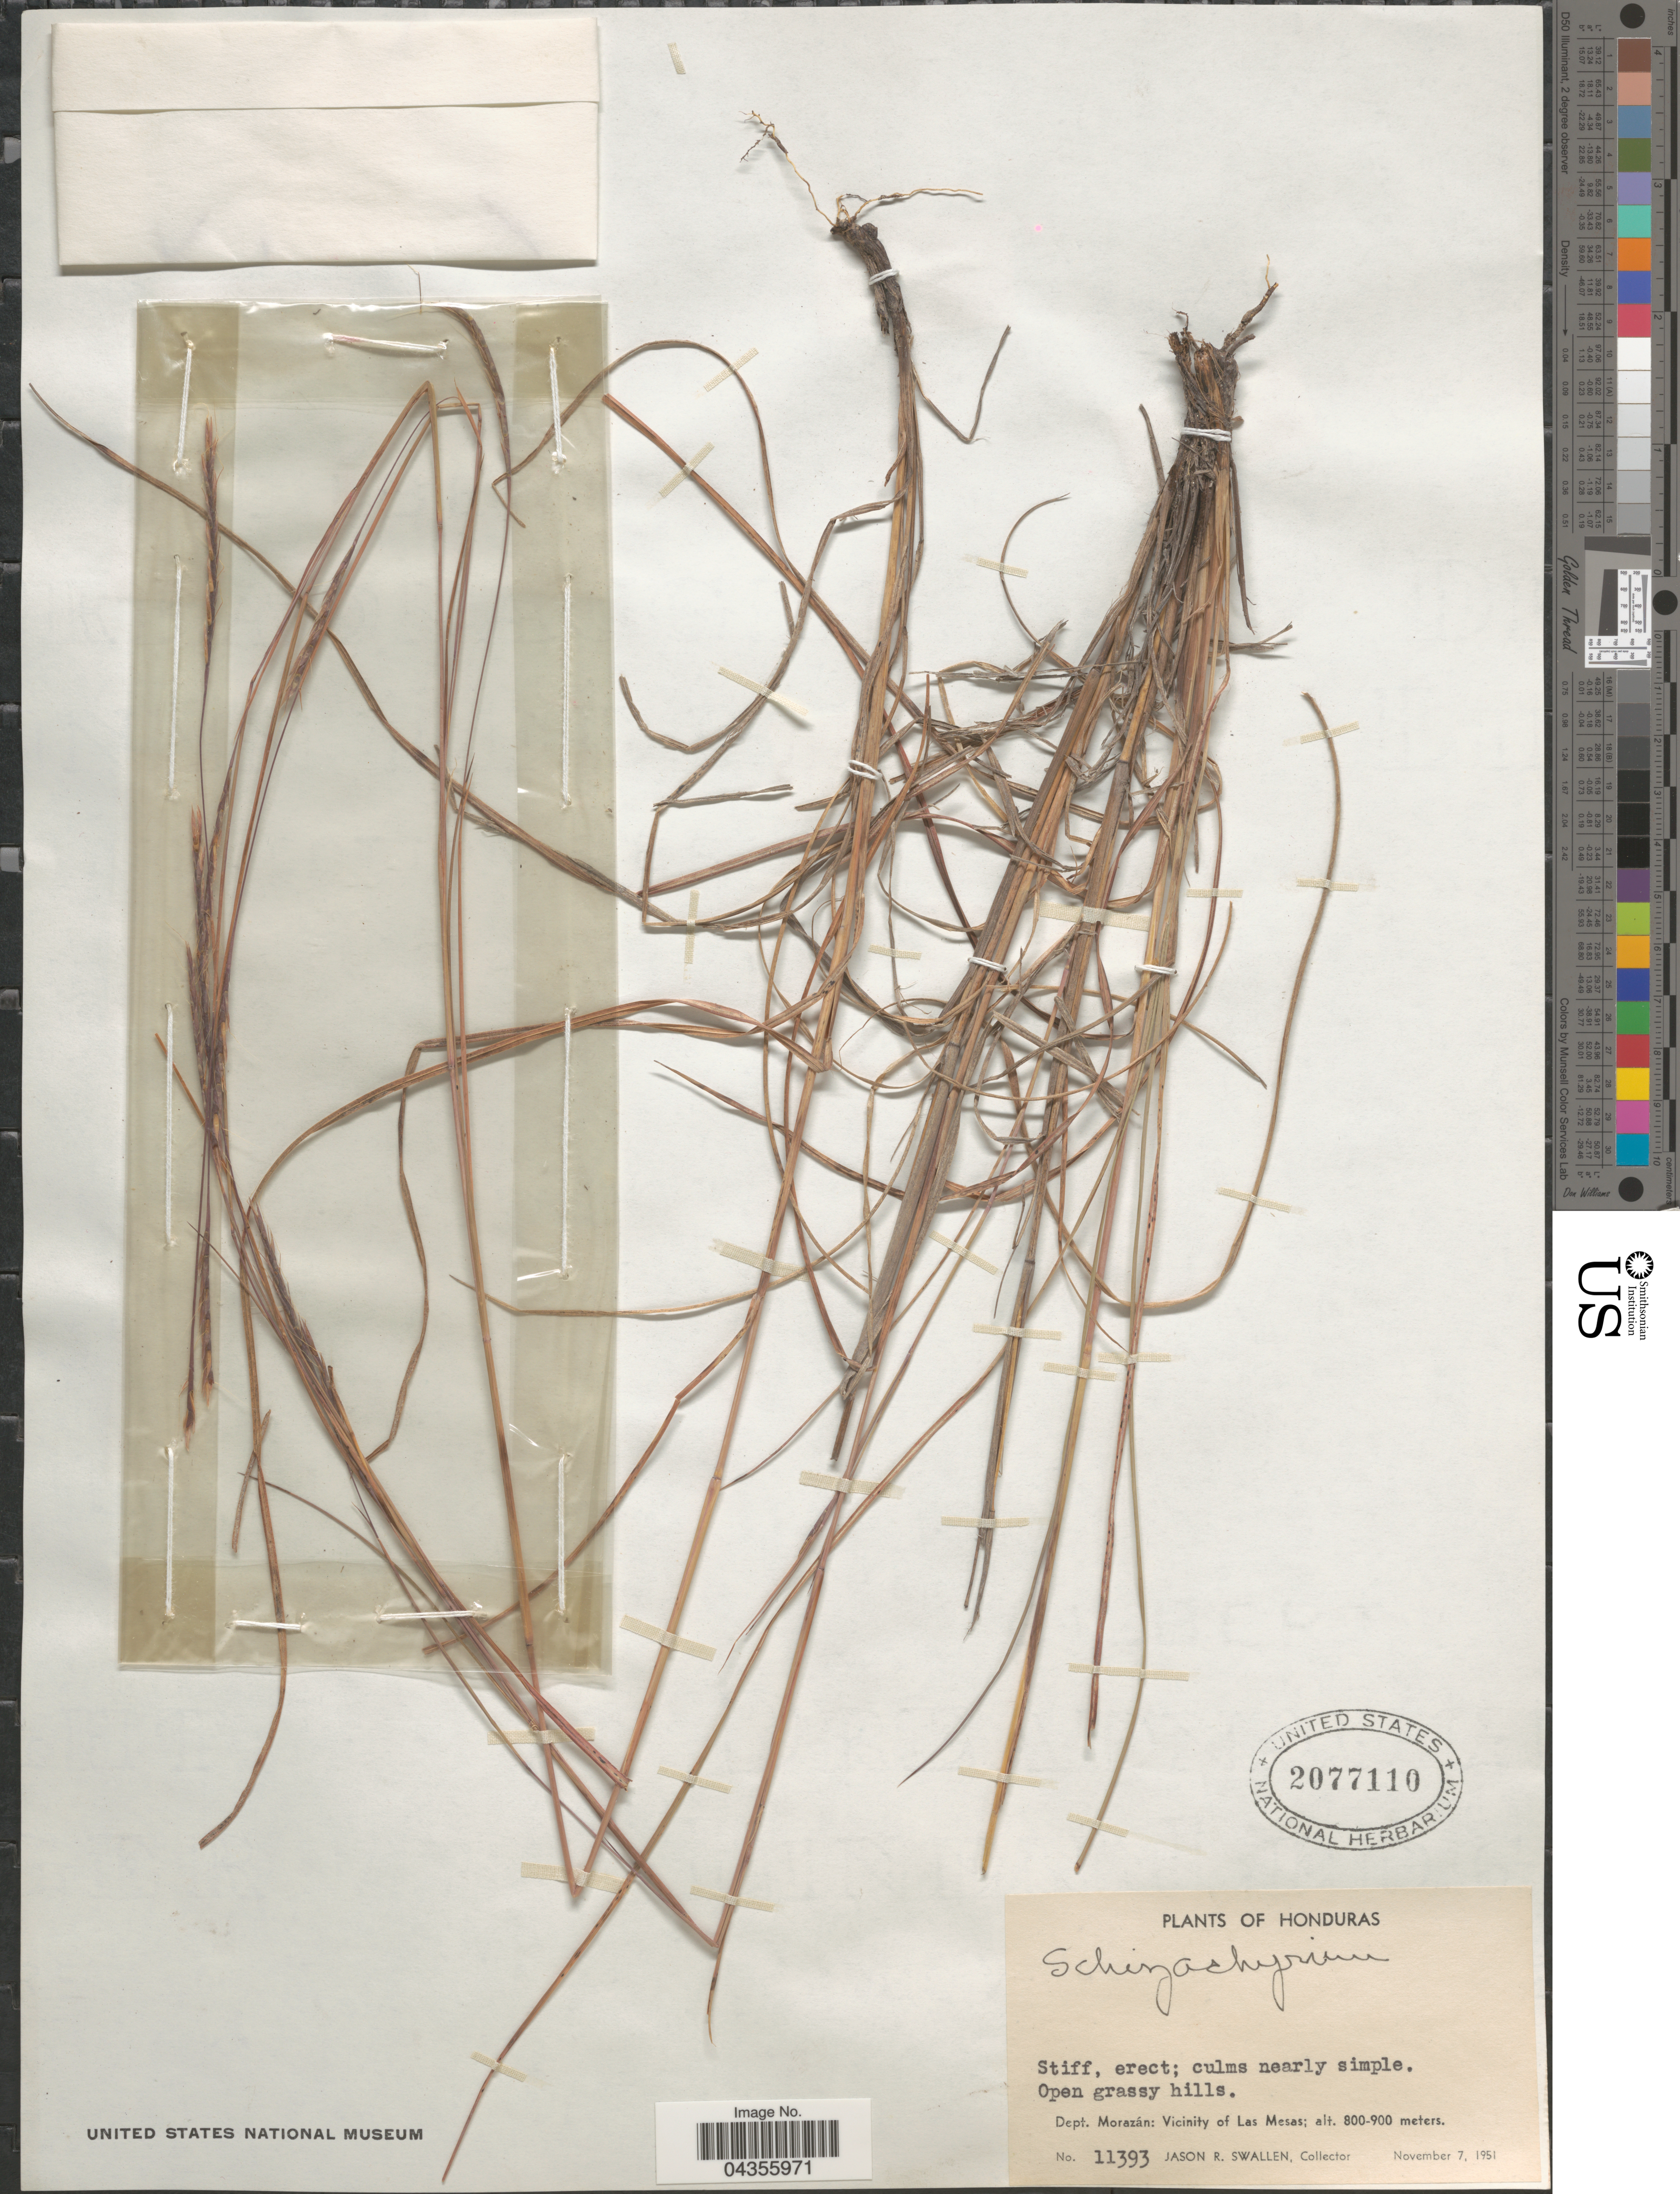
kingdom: Plantae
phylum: Tracheophyta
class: Liliopsida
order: Poales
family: Poaceae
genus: Schizachyrium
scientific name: Schizachyrium sp.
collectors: J. R. Swallen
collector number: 11393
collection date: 1951-11-07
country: Honduras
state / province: Fco. Morazán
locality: Dept. Morazán: Vicinity of Las Mesas.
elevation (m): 800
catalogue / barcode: US 2077110